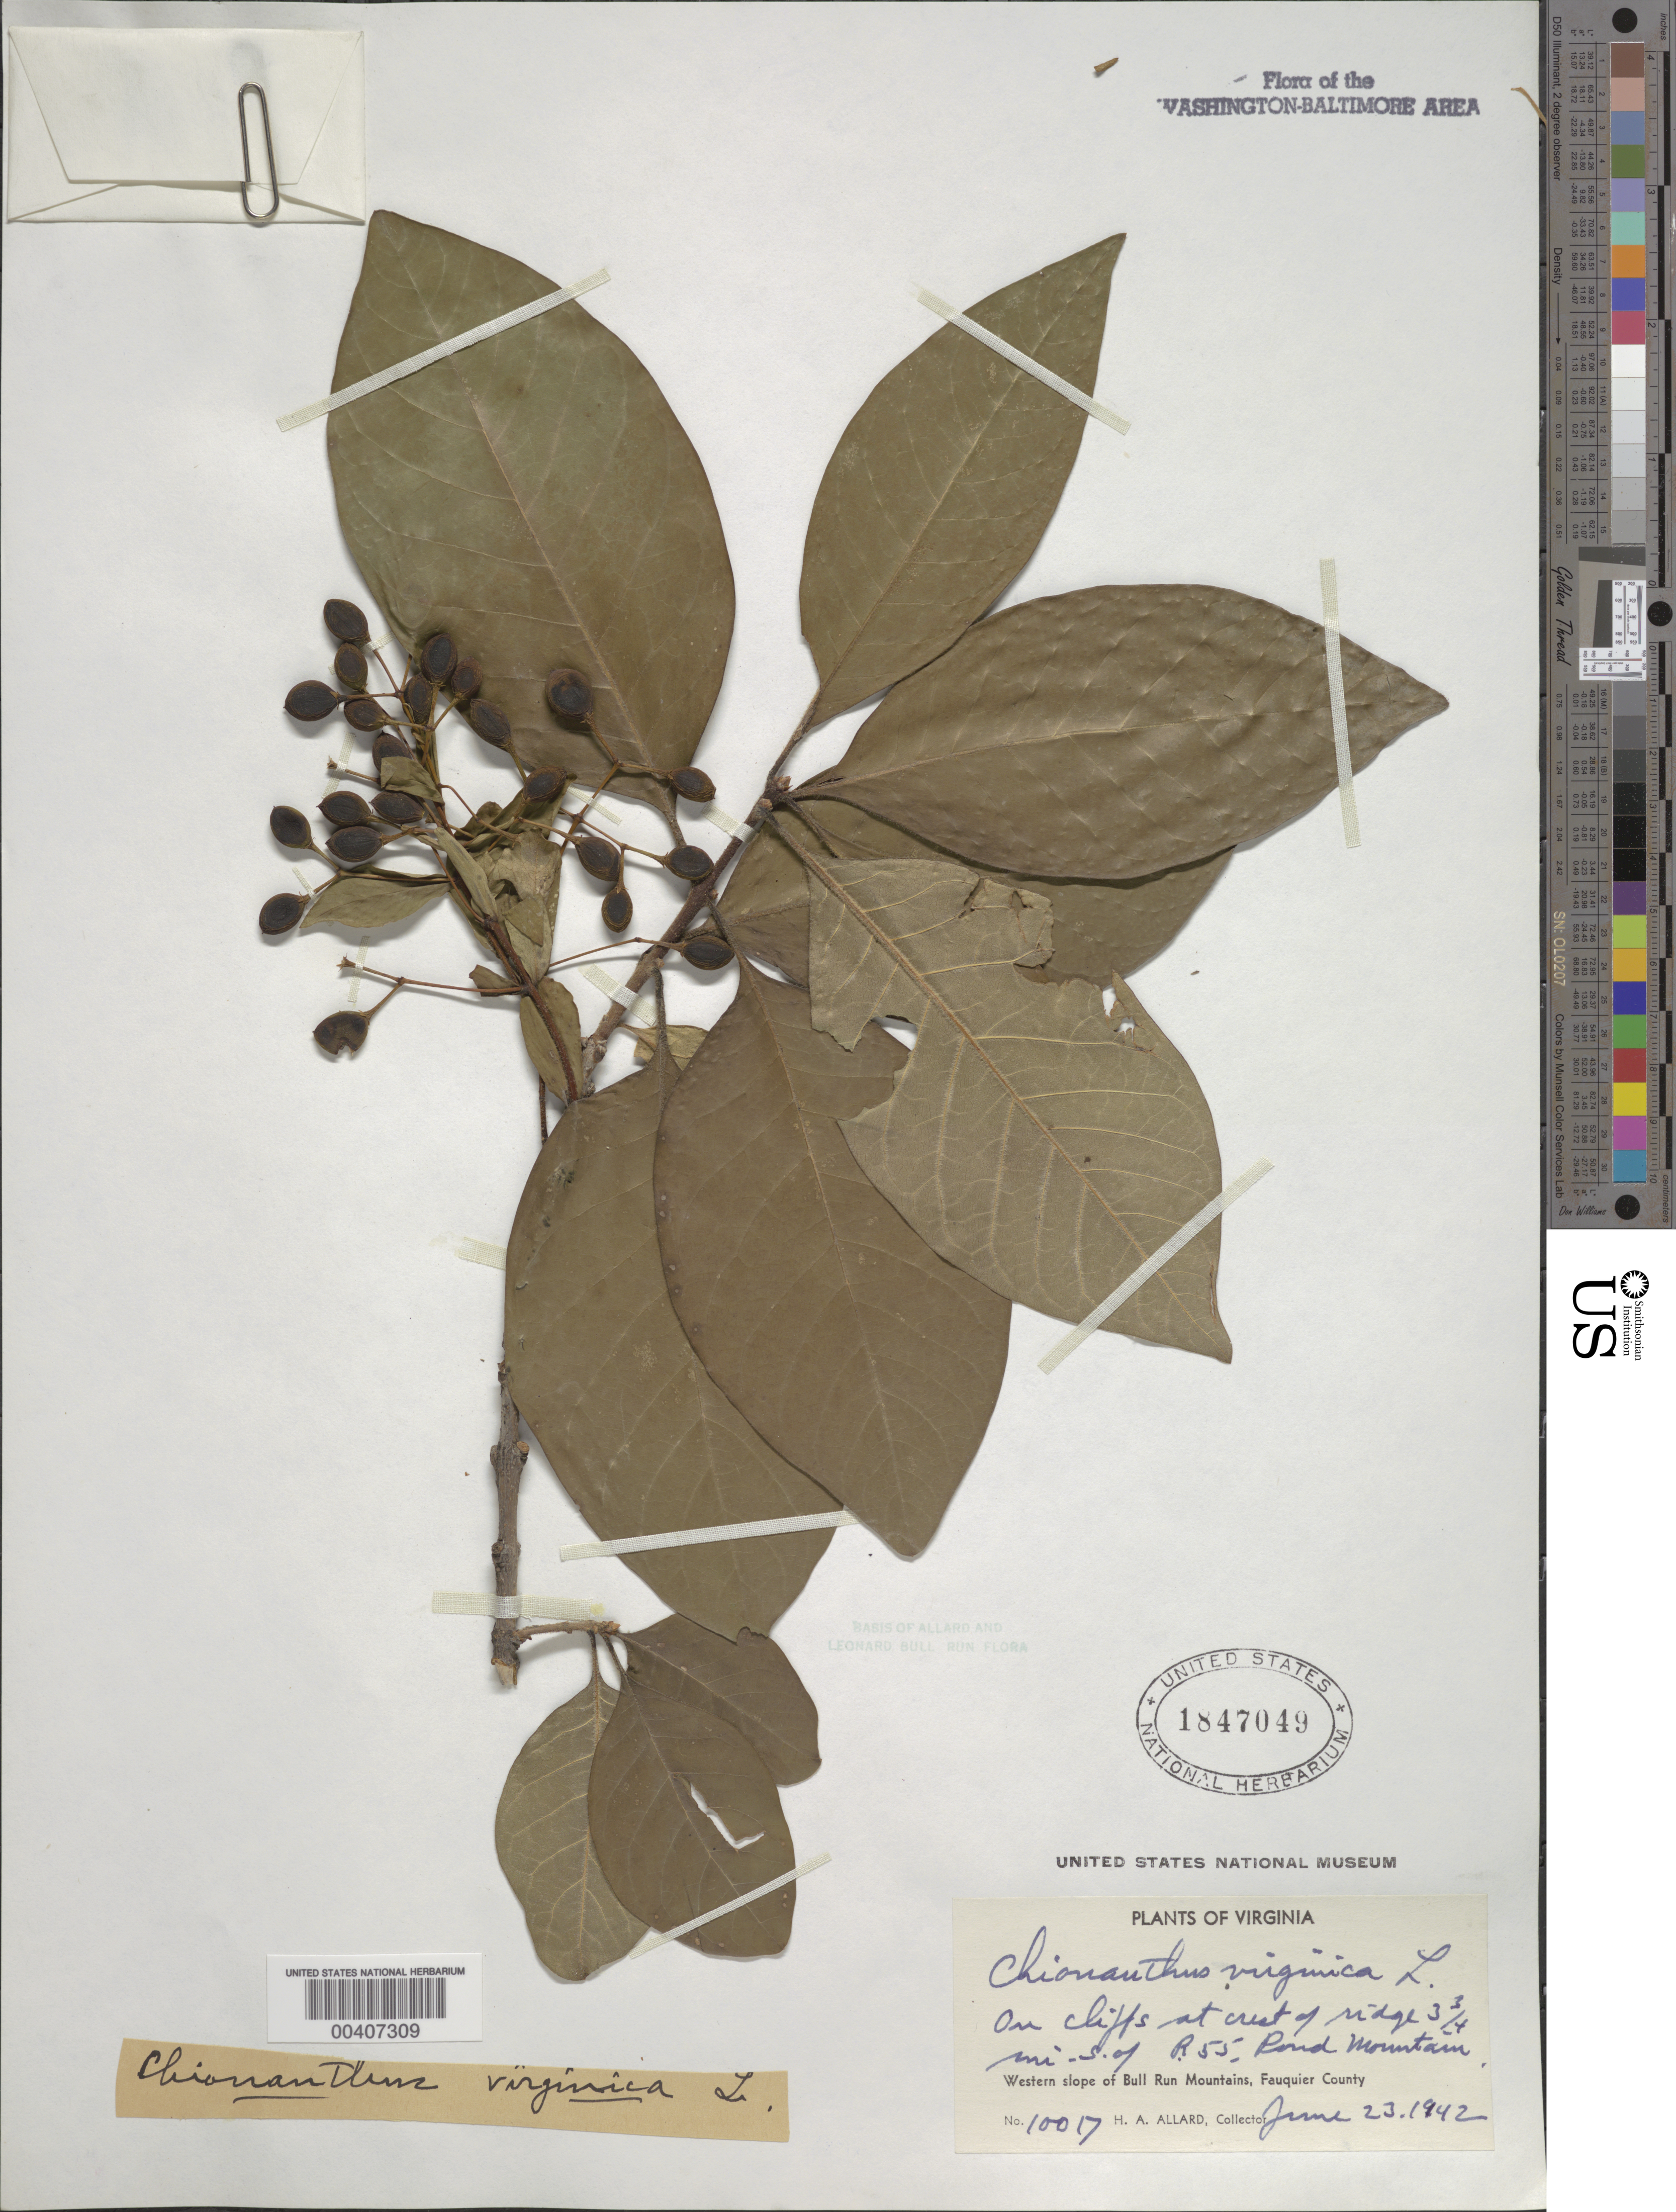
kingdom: Plantae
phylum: Tracheophyta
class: Magnoliopsida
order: Lamiales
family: Oleaceae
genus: Chionanthus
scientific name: Chionanthus virginicus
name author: L.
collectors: H. A. Allard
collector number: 10017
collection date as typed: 23 Jun 1942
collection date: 1942-06-23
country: United States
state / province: Virginia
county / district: Fauquier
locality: South of Route 55, Pond Mountain, western slope of Bull Run Mountains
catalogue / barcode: US 1847049